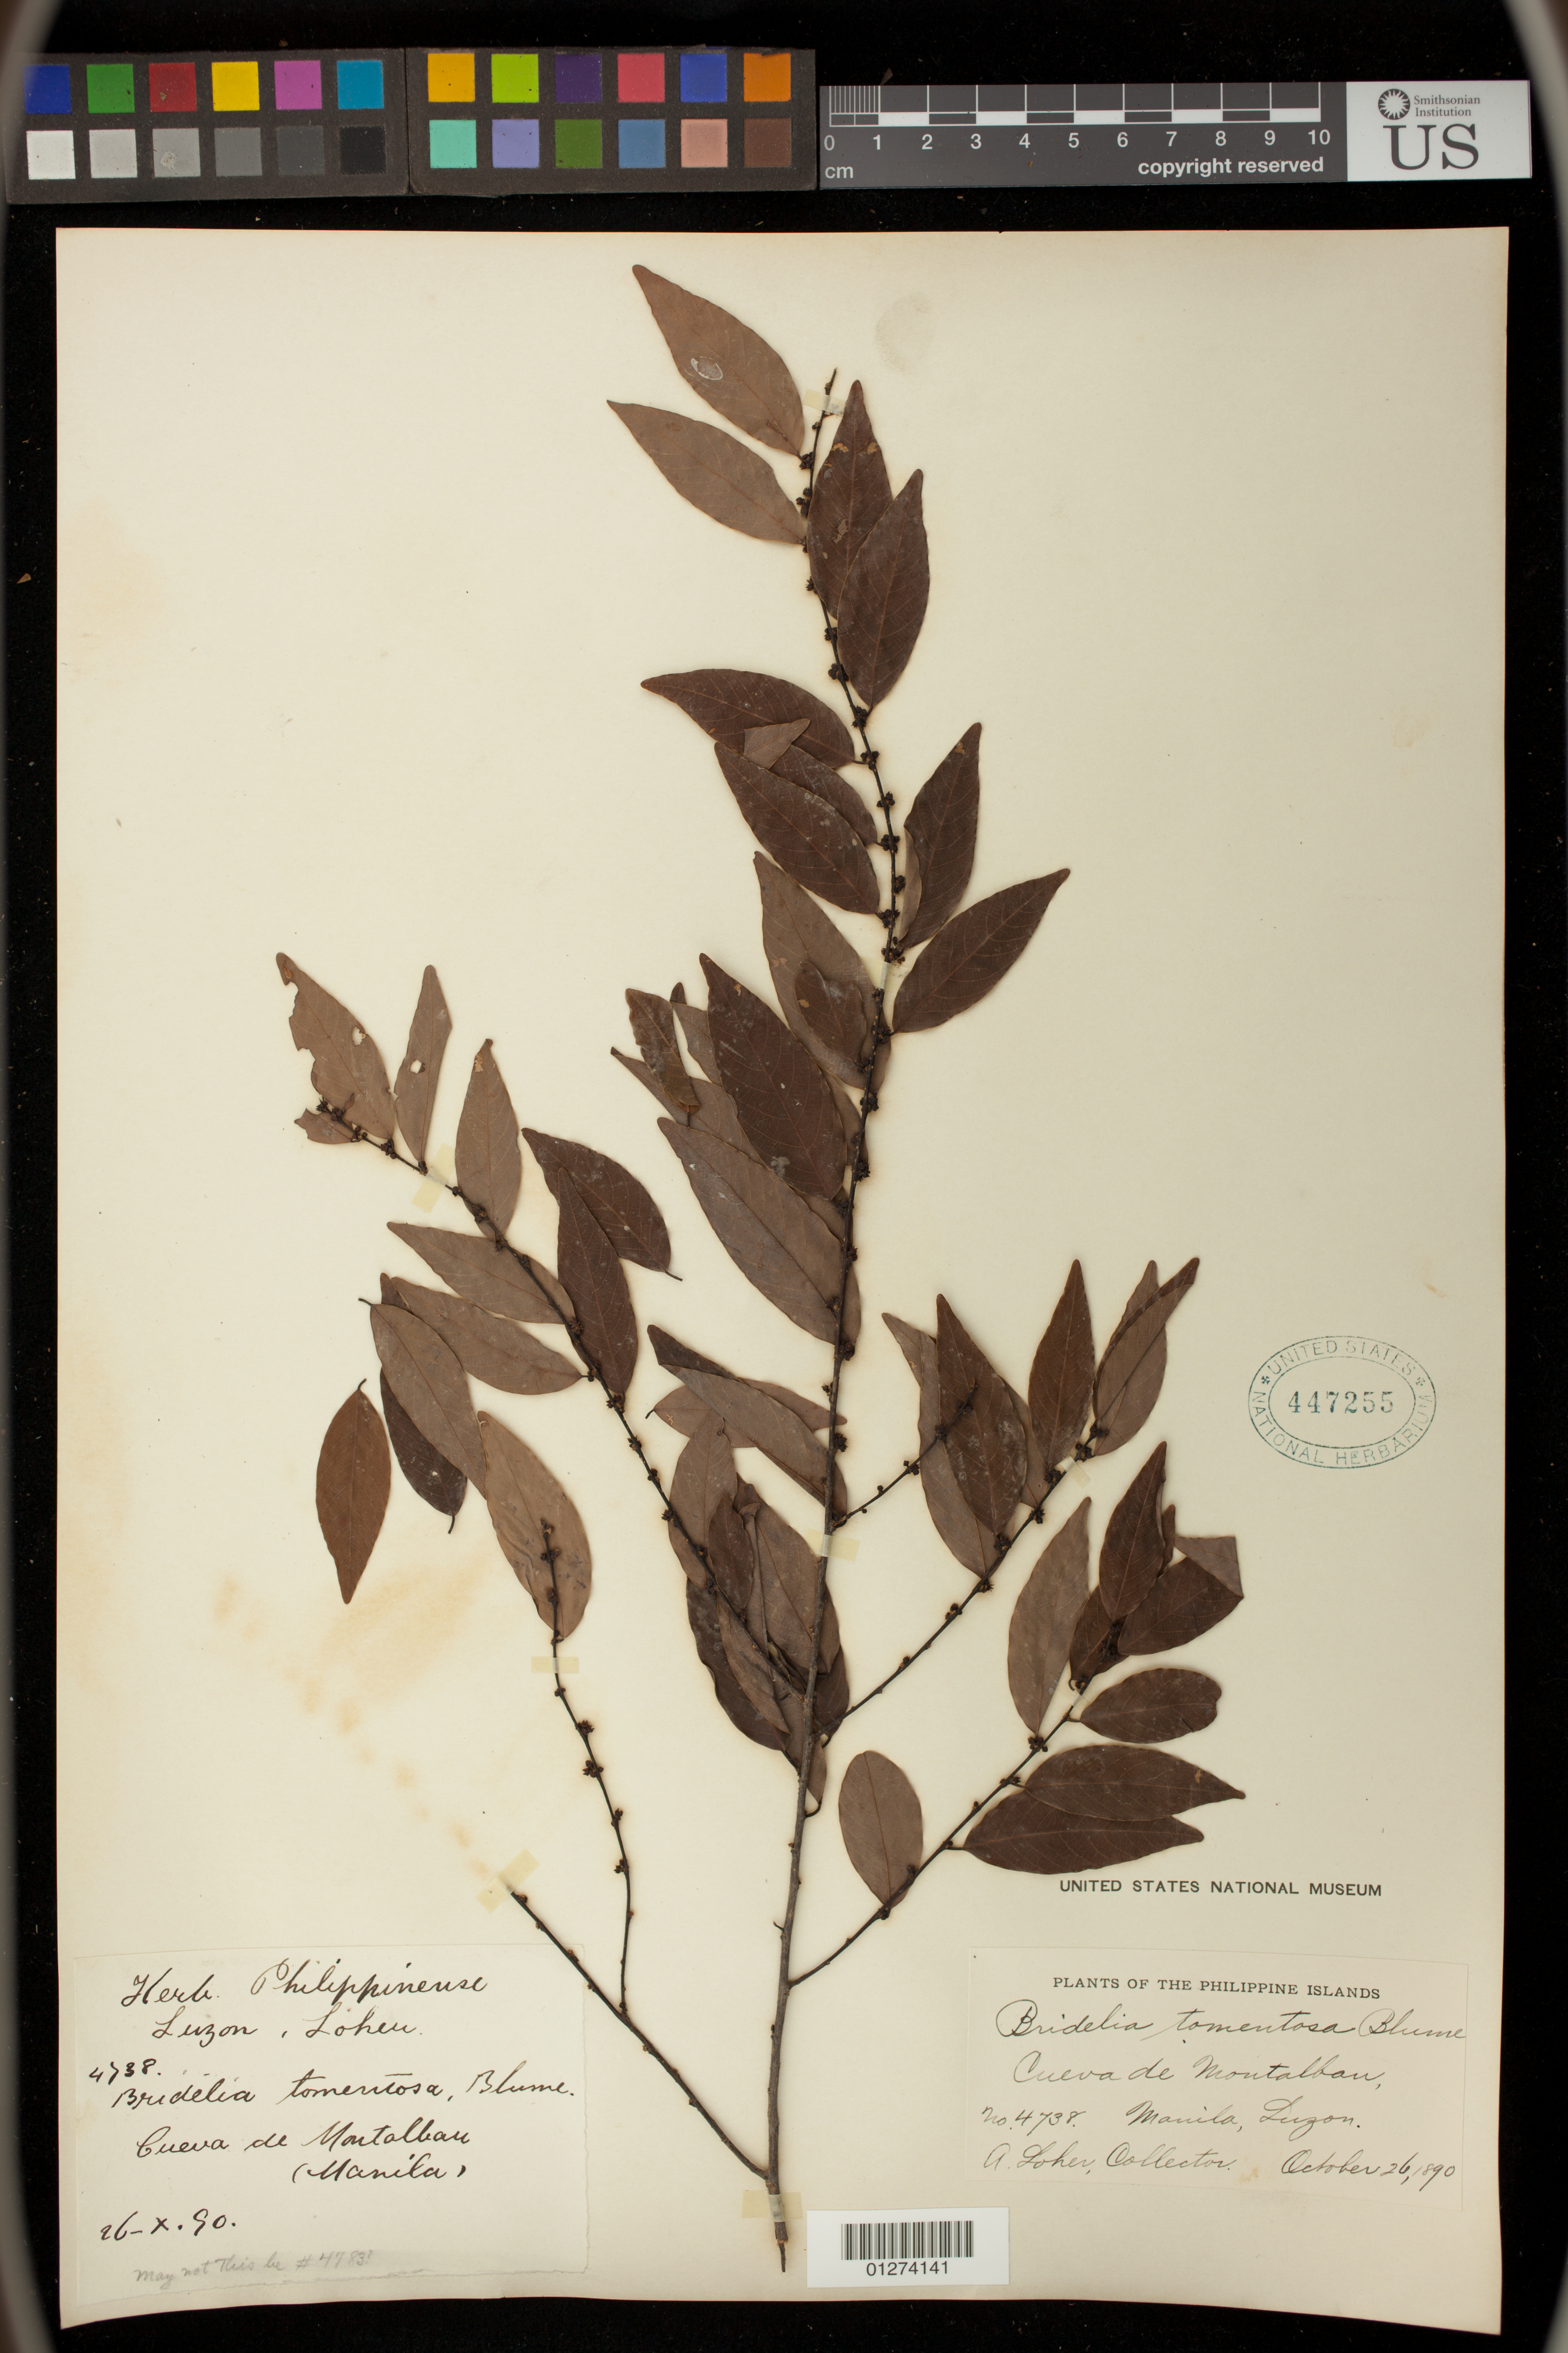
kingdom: Plantae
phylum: Tracheophyta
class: Magnoliopsida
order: Malpighiales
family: Phyllanthaceae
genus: Bridelia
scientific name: Bridelia tomentosa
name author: Blume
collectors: A. Loher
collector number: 4738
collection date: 1890-10-26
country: Philippines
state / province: Calabarzon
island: Luzon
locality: Cueva de Montalban, Manila, Luzon.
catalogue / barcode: US 447255